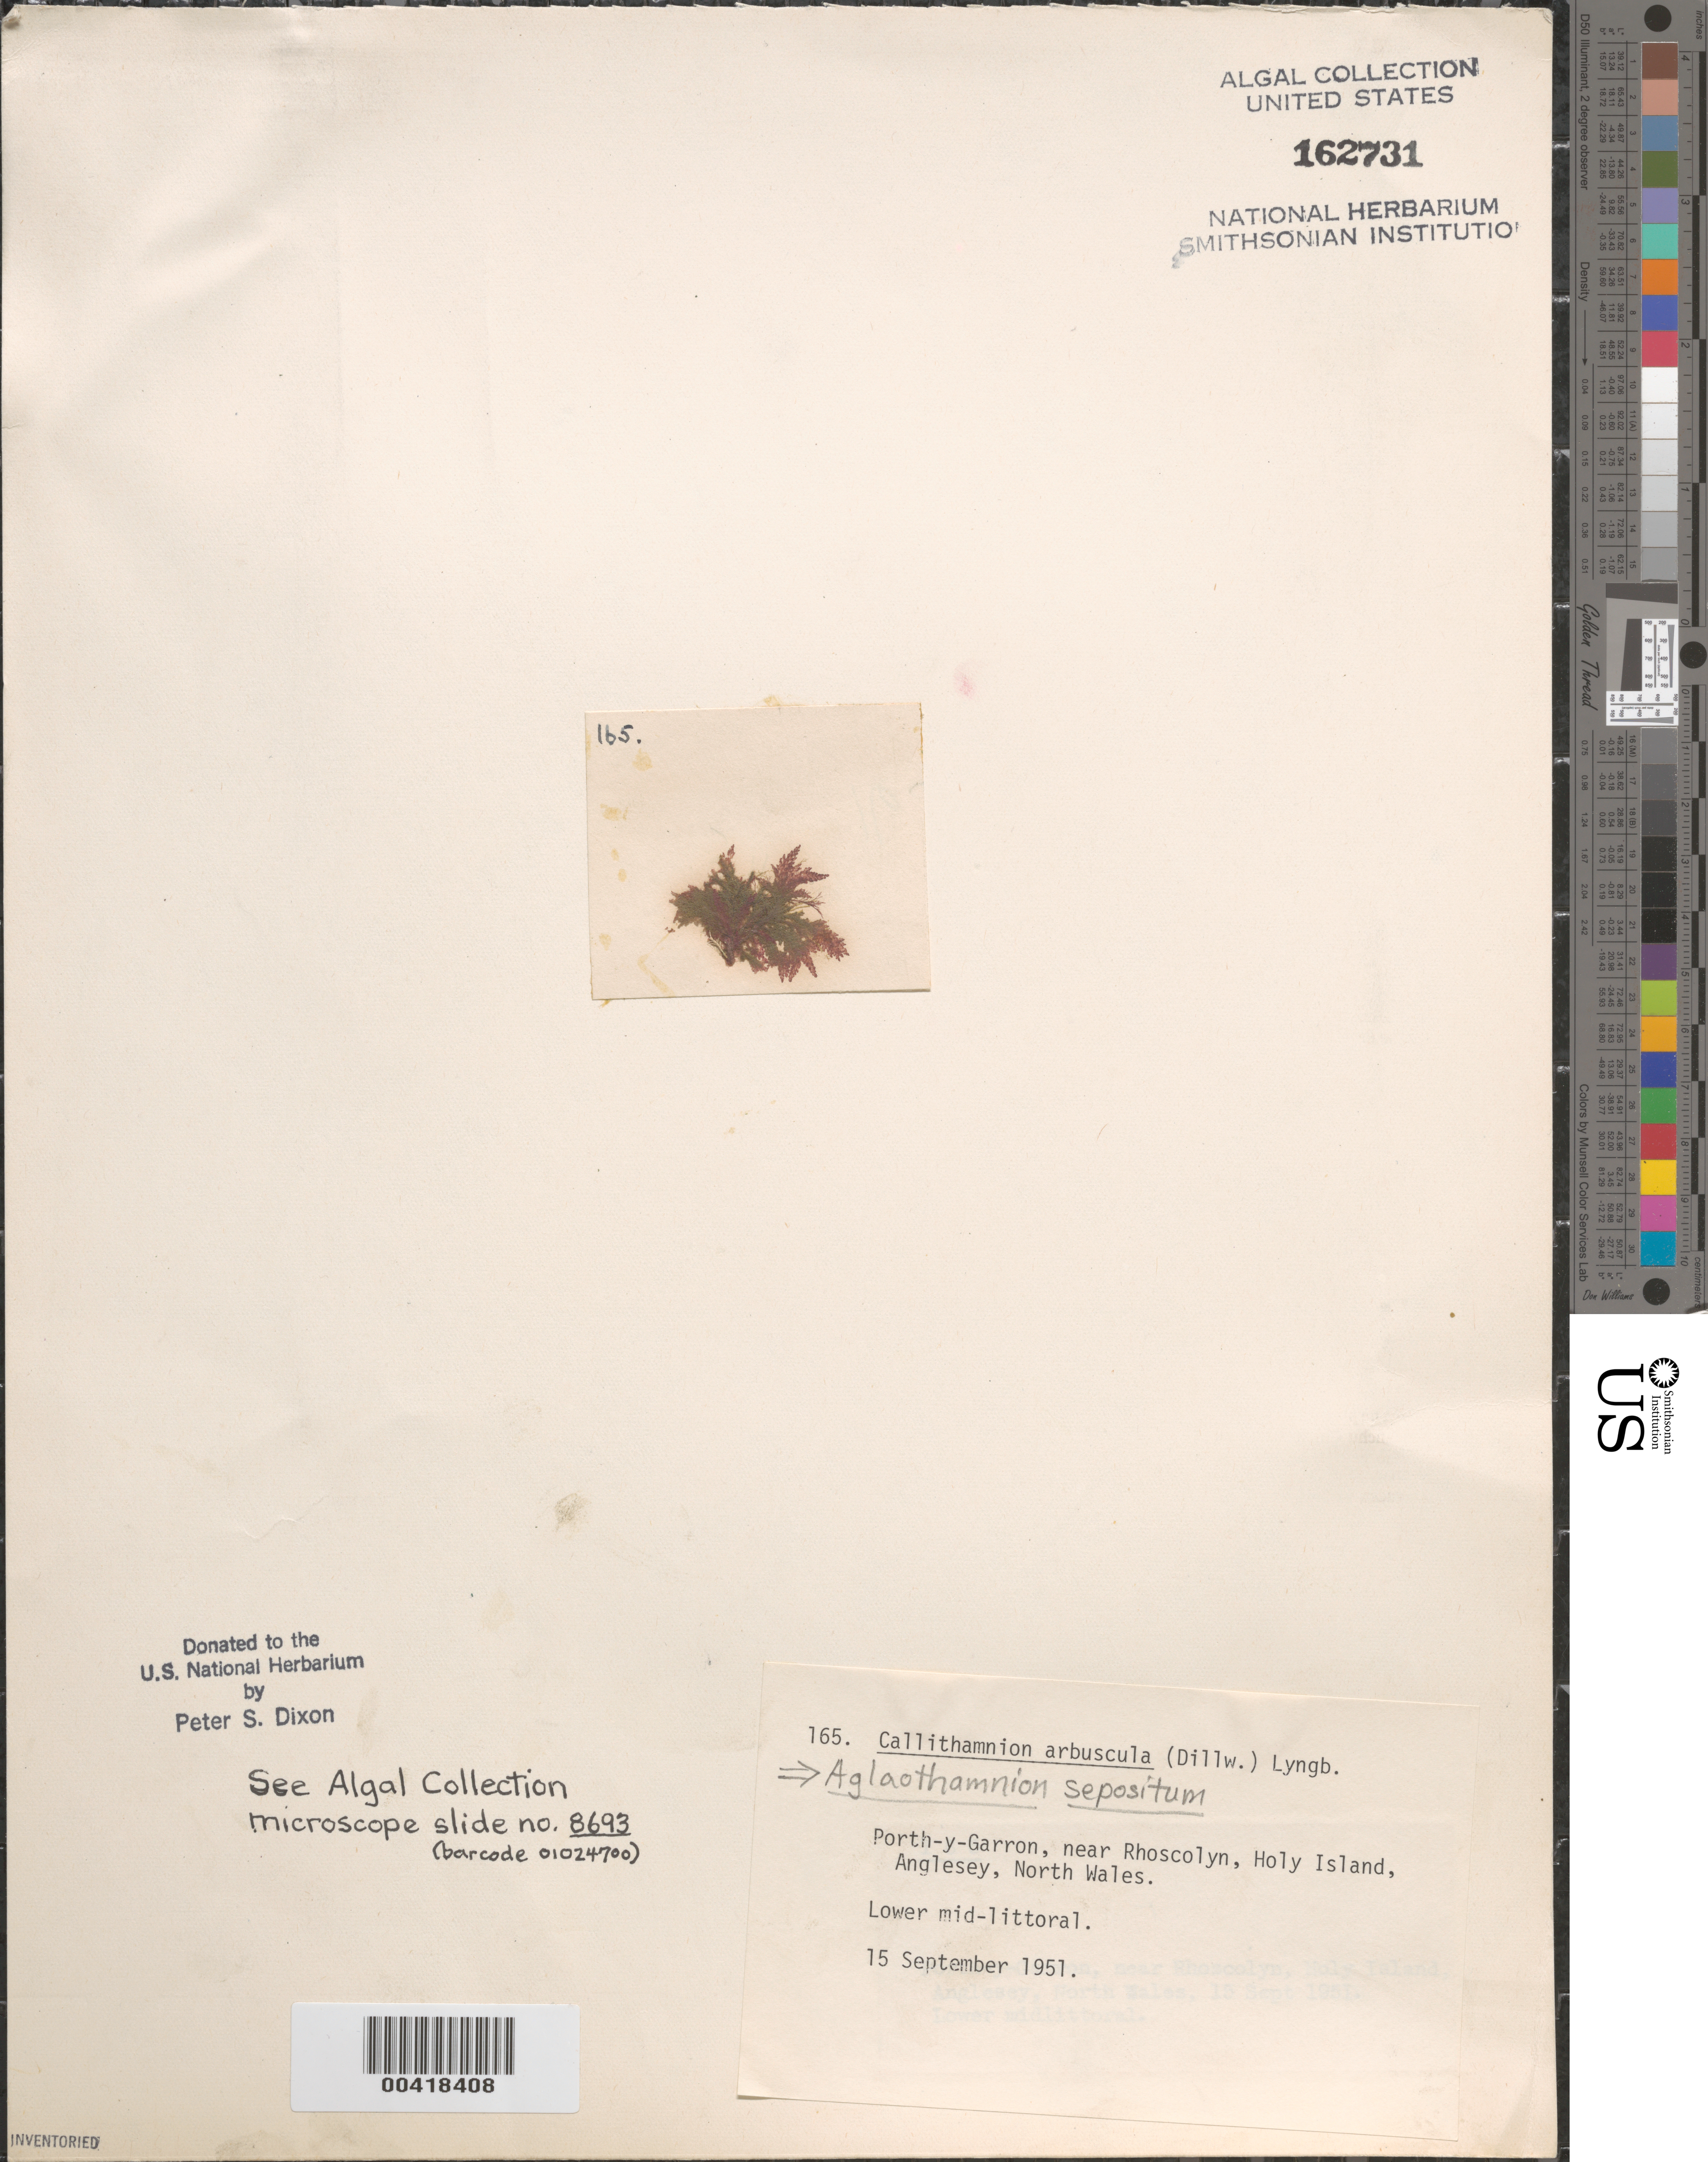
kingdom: Plantae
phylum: Rhodophyta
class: Florideophyceae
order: Ceramiales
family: Callithamniaceae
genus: Gaillona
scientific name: Gaillona seposita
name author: (Gunnerus) A. Athanasiadis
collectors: P. S. Dixon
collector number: PSD 165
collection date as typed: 15 Sep 1951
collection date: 1951-09-15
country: United Kingdom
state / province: Wales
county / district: Gwynedd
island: Anglesey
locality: Porth-y-Garron, near Rhoscolyn, Holy Island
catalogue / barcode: US 162731